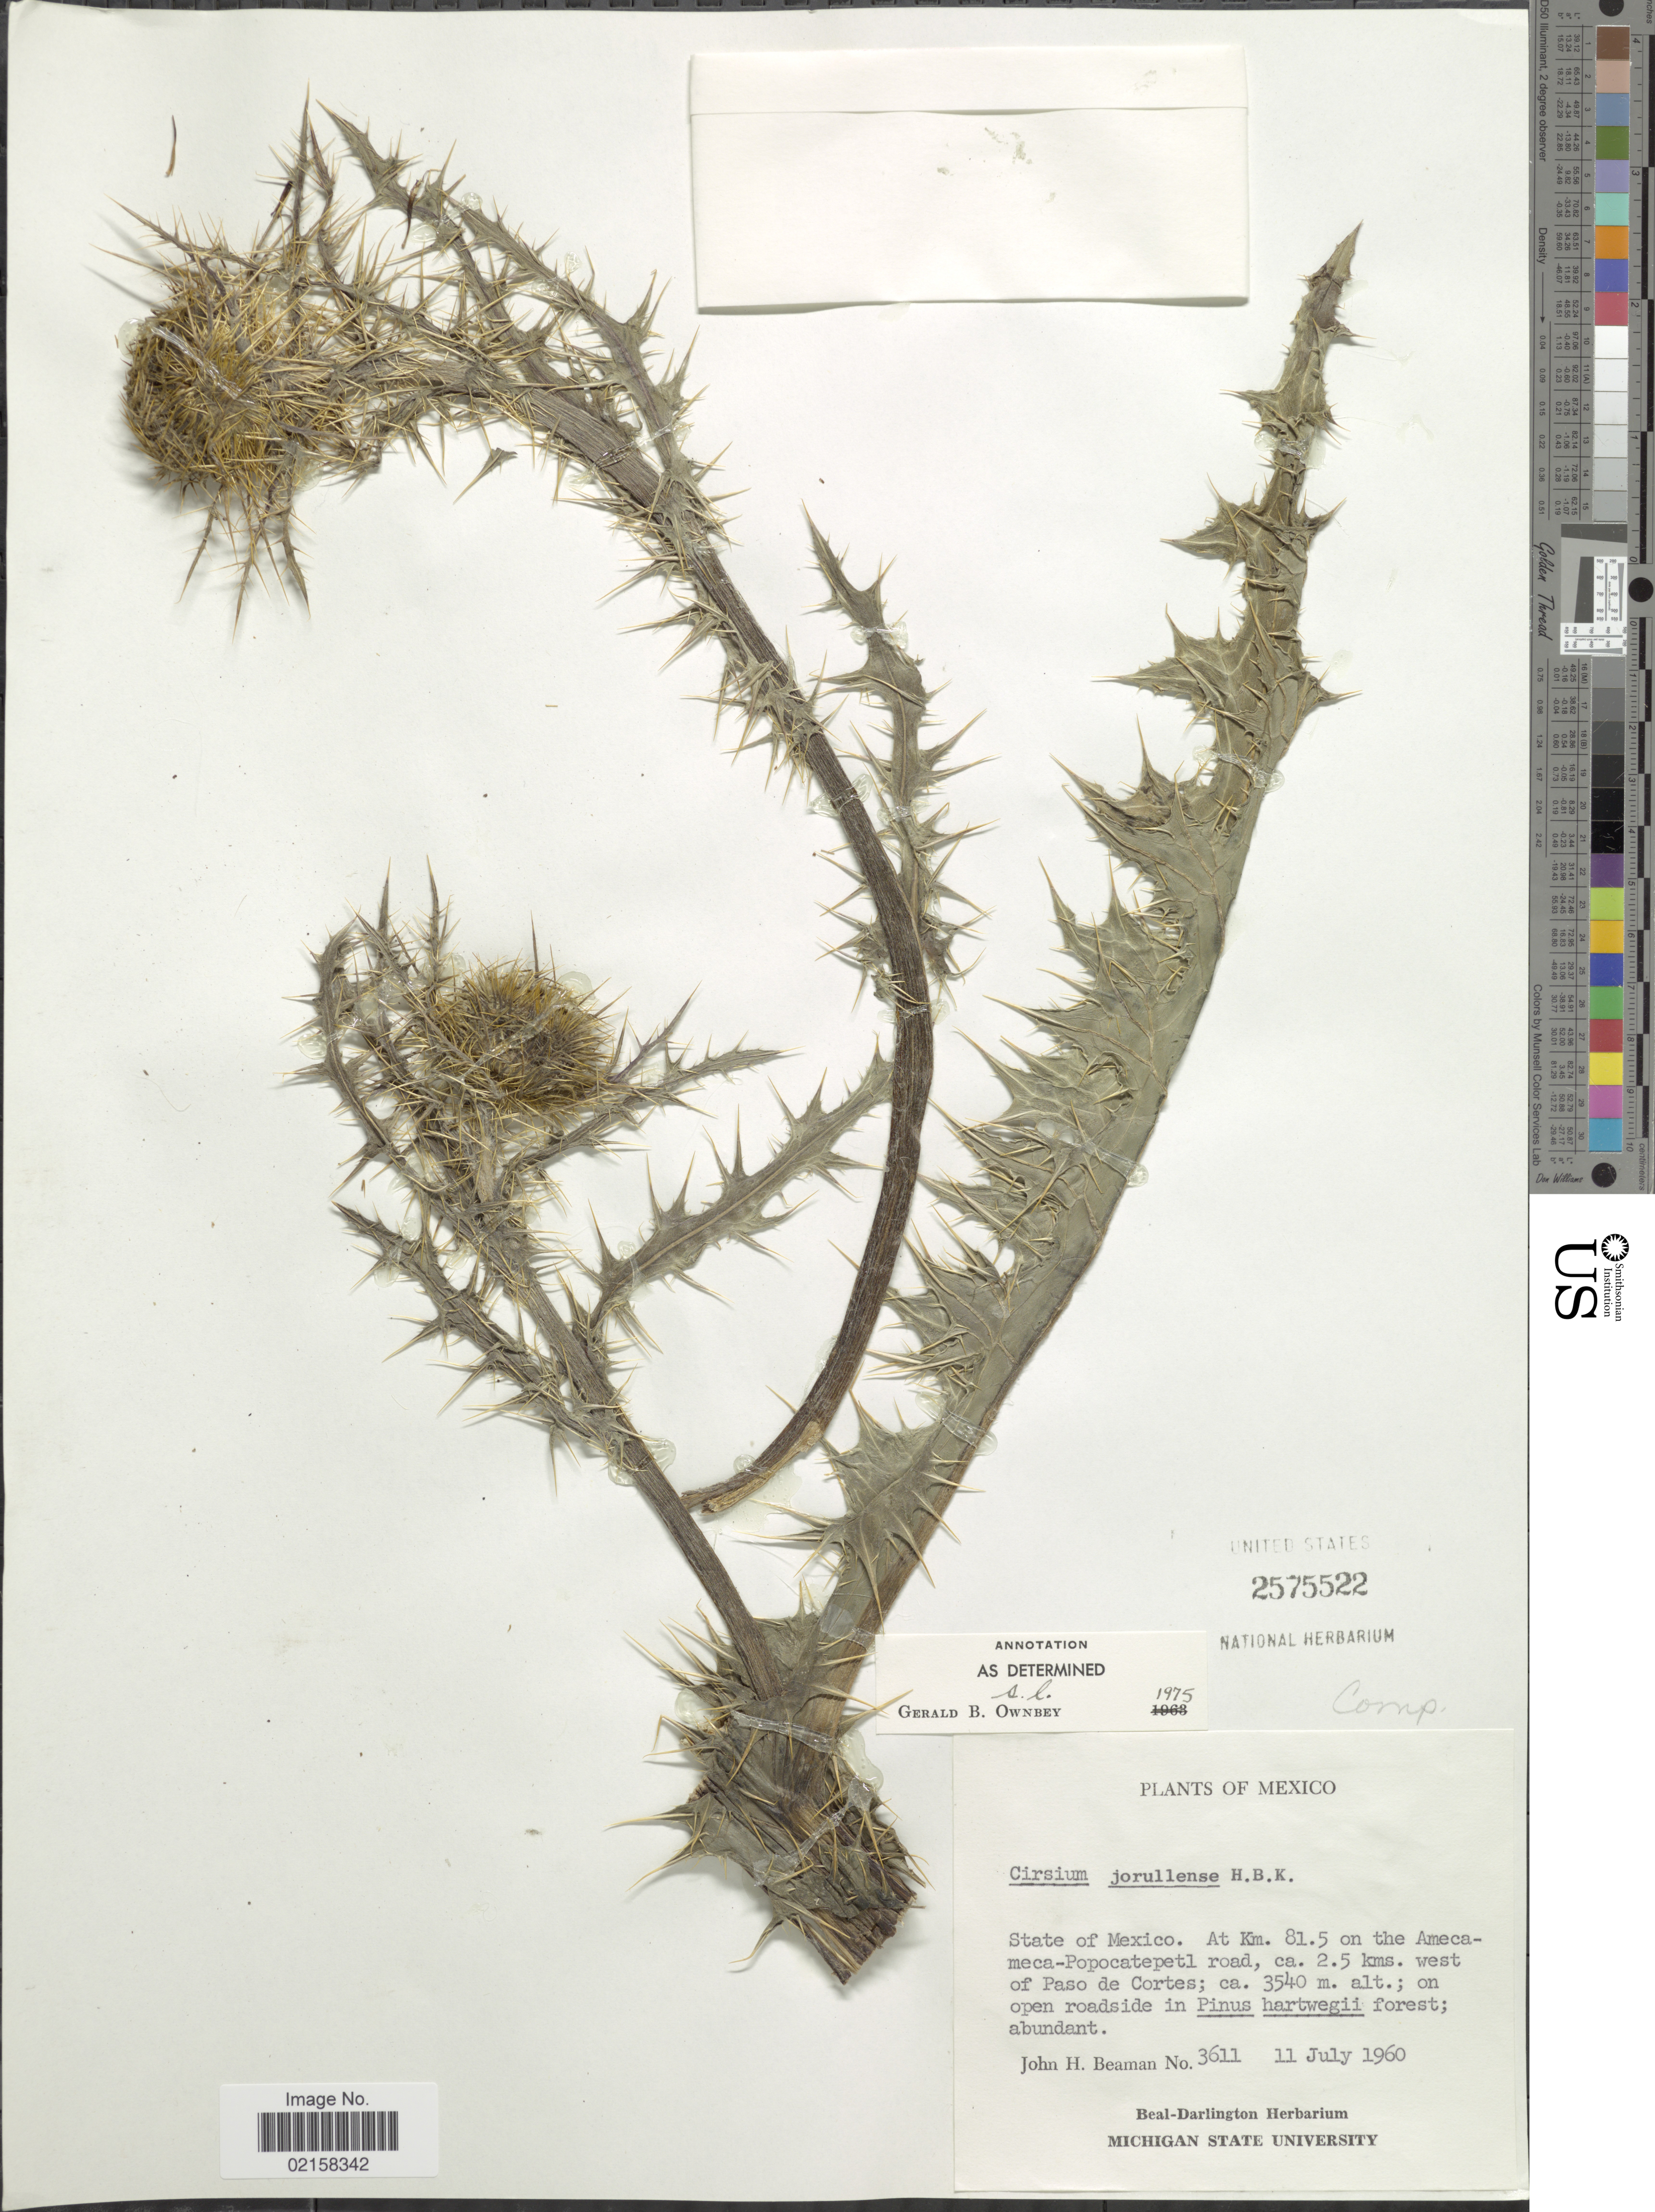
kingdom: Plantae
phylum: Tracheophyta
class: Magnoliopsida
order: Asterales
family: Asteraceae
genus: Cirsium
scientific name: Cirsium jorullense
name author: (Kunth) Spreng.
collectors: J. H. Beaman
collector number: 3611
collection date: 1960-07-11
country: Mexico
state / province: México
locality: At Km. 81.5 on the Amecameca-Popocatepetl road, ca. 2.5 kms. west of Paso de Cortes, on open roadside.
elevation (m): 3540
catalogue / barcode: US 2575522